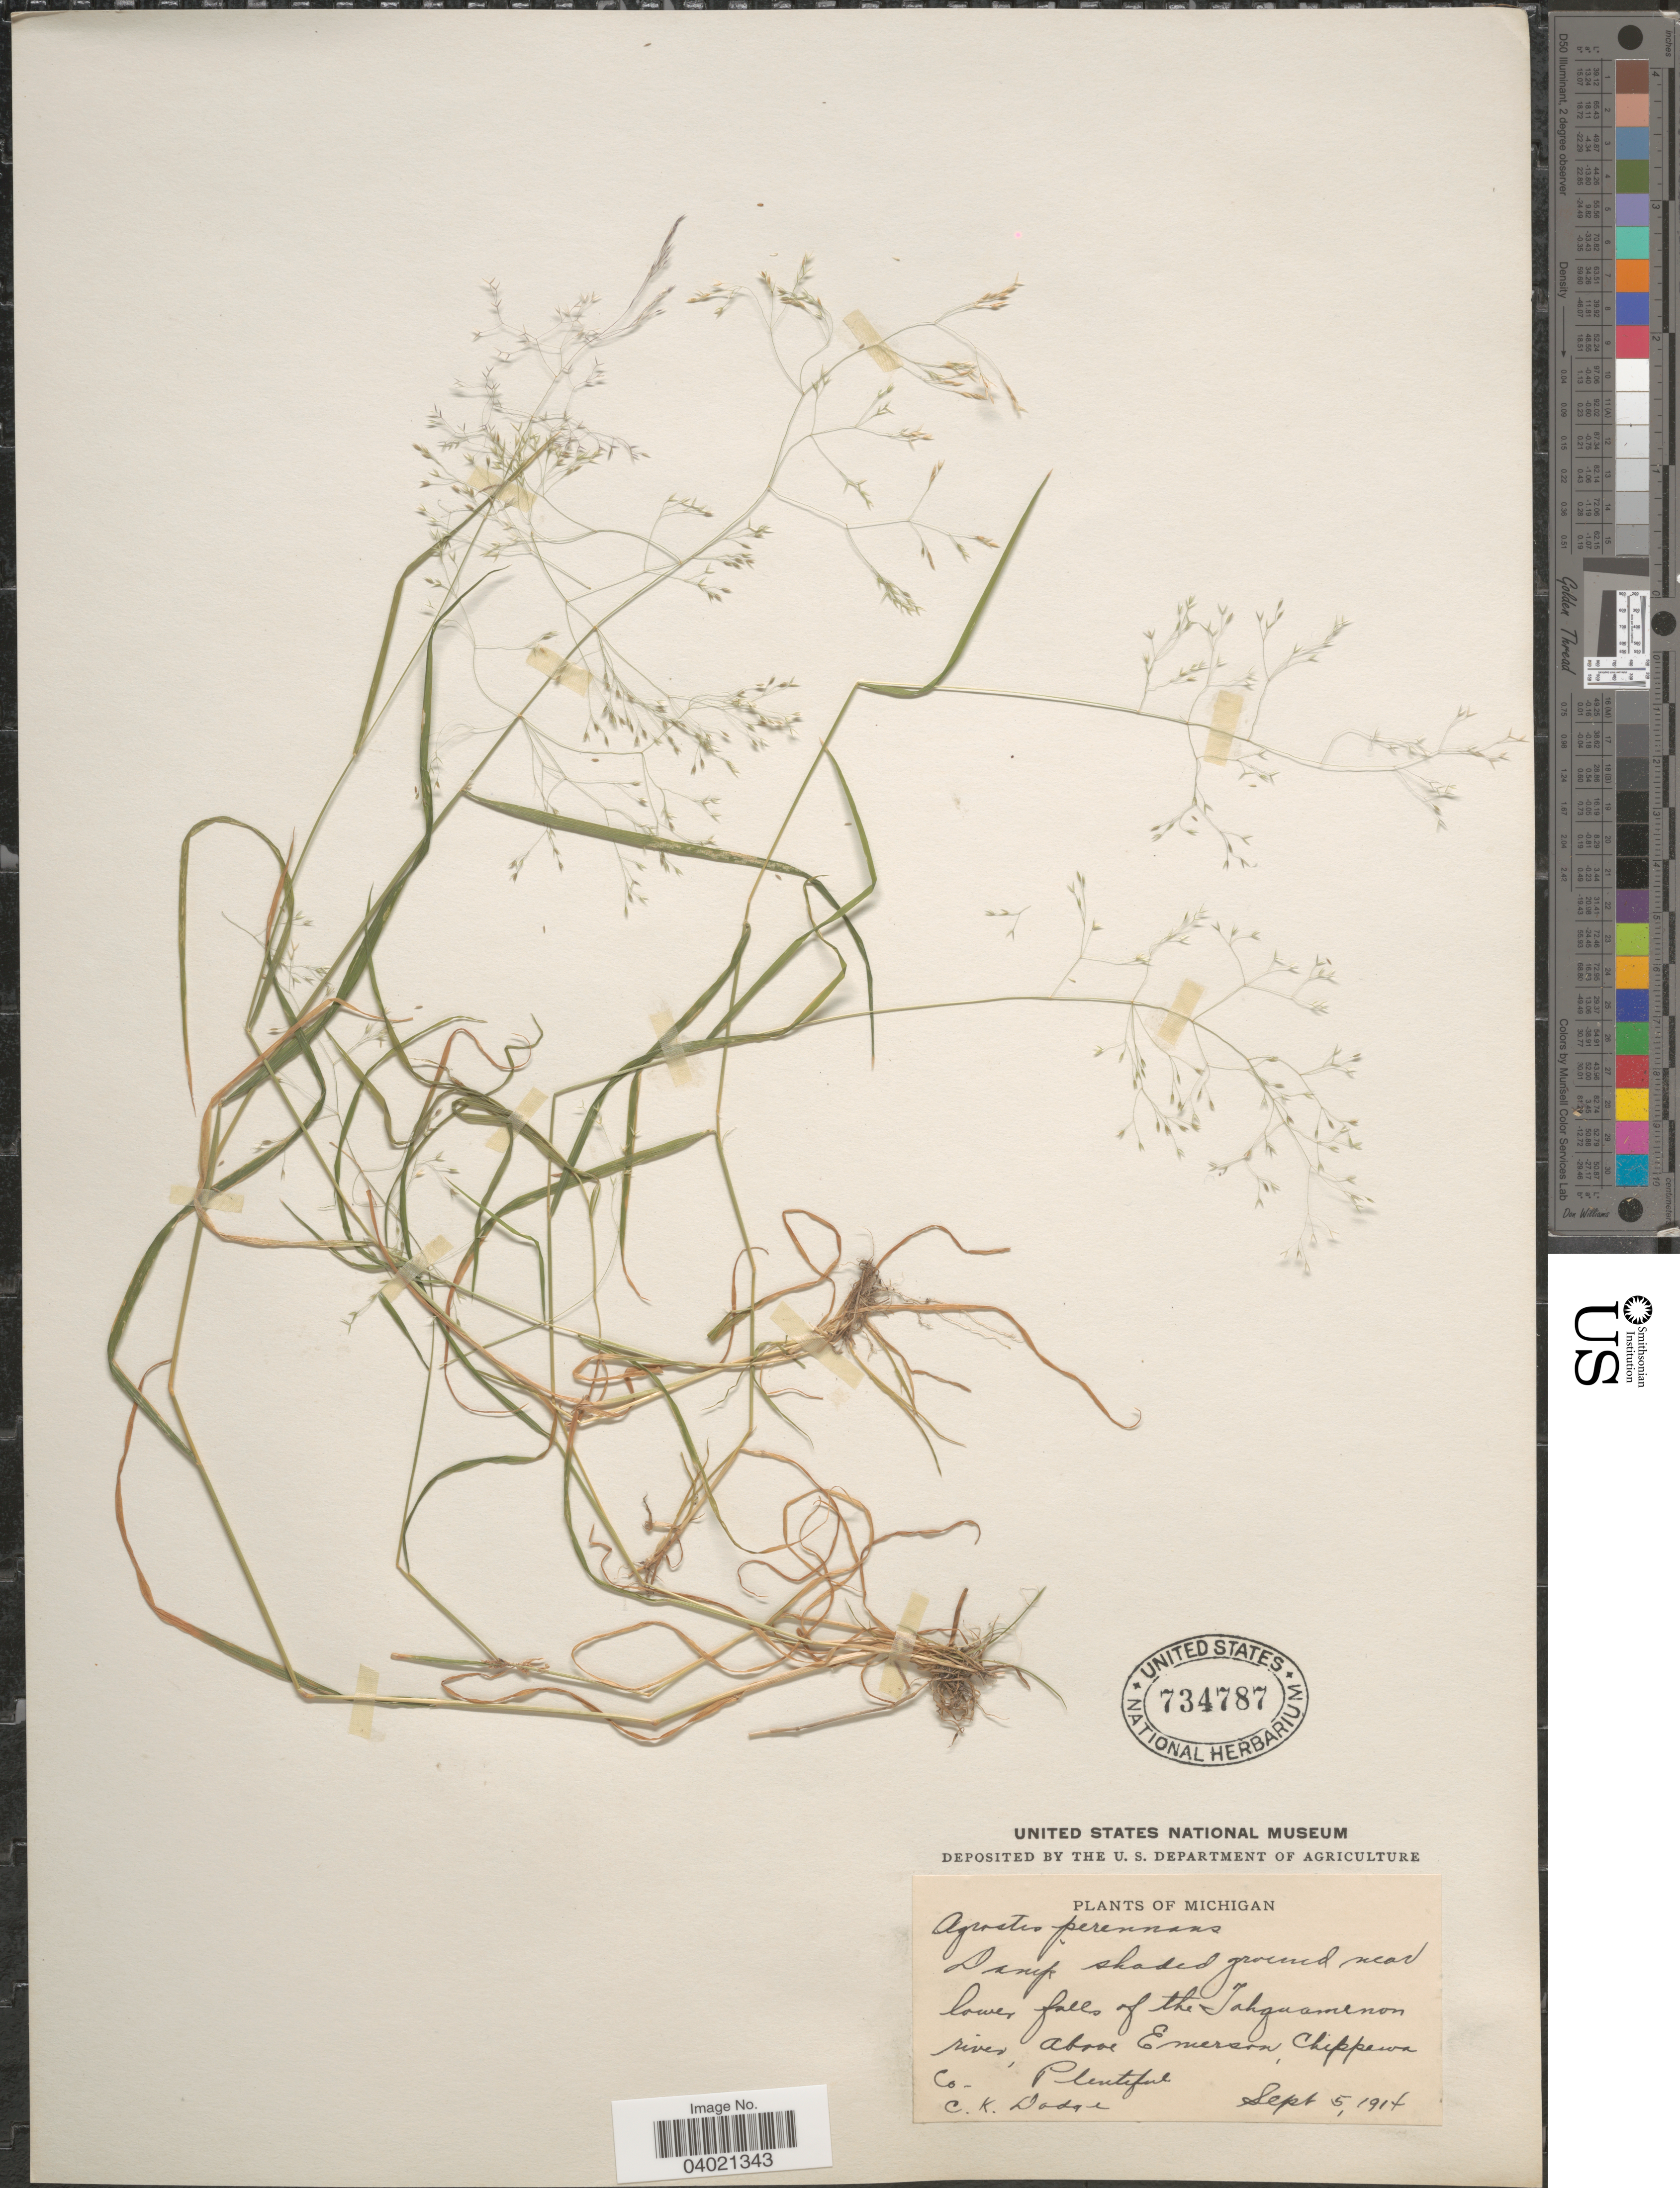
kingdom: Plantae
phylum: Tracheophyta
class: Liliopsida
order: Poales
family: Poaceae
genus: Agrostis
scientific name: Agrostis perennans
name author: (Walter) Tuck.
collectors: C. Dodge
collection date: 1914-09-05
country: United States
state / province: Michigan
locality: Lower falls of the Tahquamenon river, above Emerson, Chippewa Co.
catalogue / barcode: US 734787